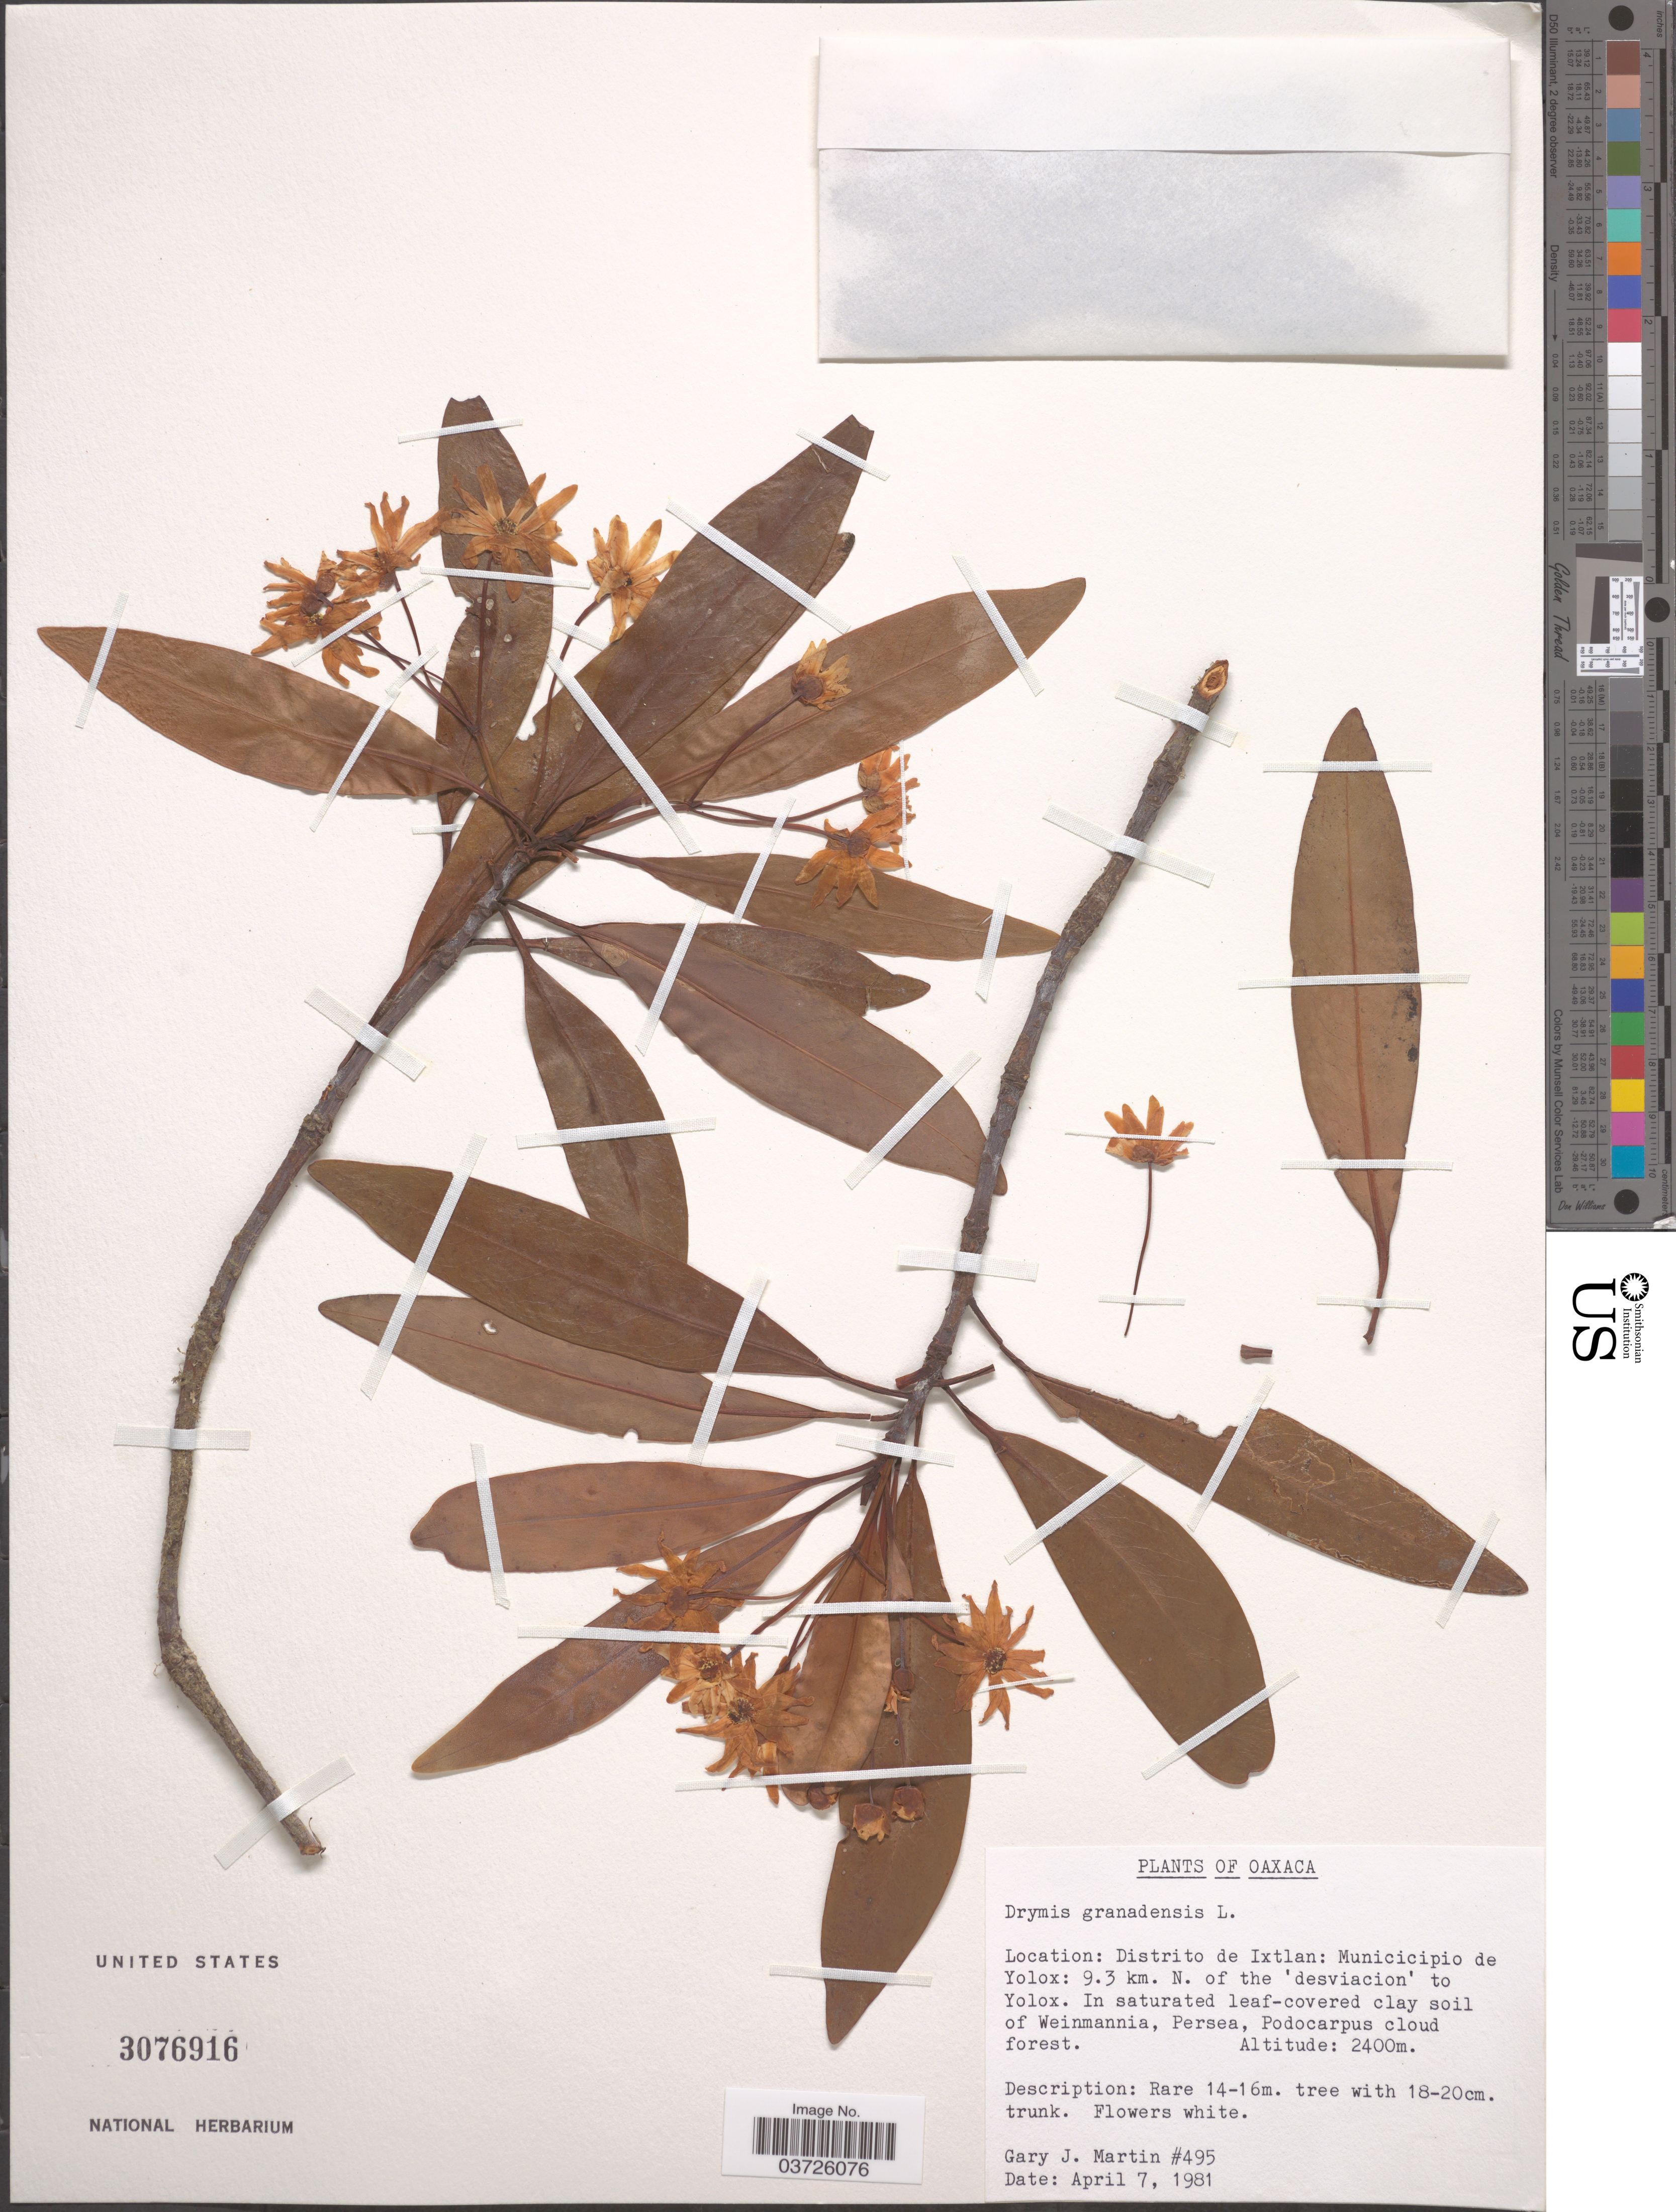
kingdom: Plantae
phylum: Tracheophyta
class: Magnoliopsida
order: Canellales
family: Winteraceae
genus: Drimys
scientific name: Drimys granadensis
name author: L. f.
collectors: G. J. Martin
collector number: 495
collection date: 1981-04-07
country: Mexico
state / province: Oaxaca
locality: Distrito de Ixtlan: Municipio de Yolox: 9.3 km. N. of the 'desviacion' to Yolox.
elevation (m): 2400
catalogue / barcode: US 3076916